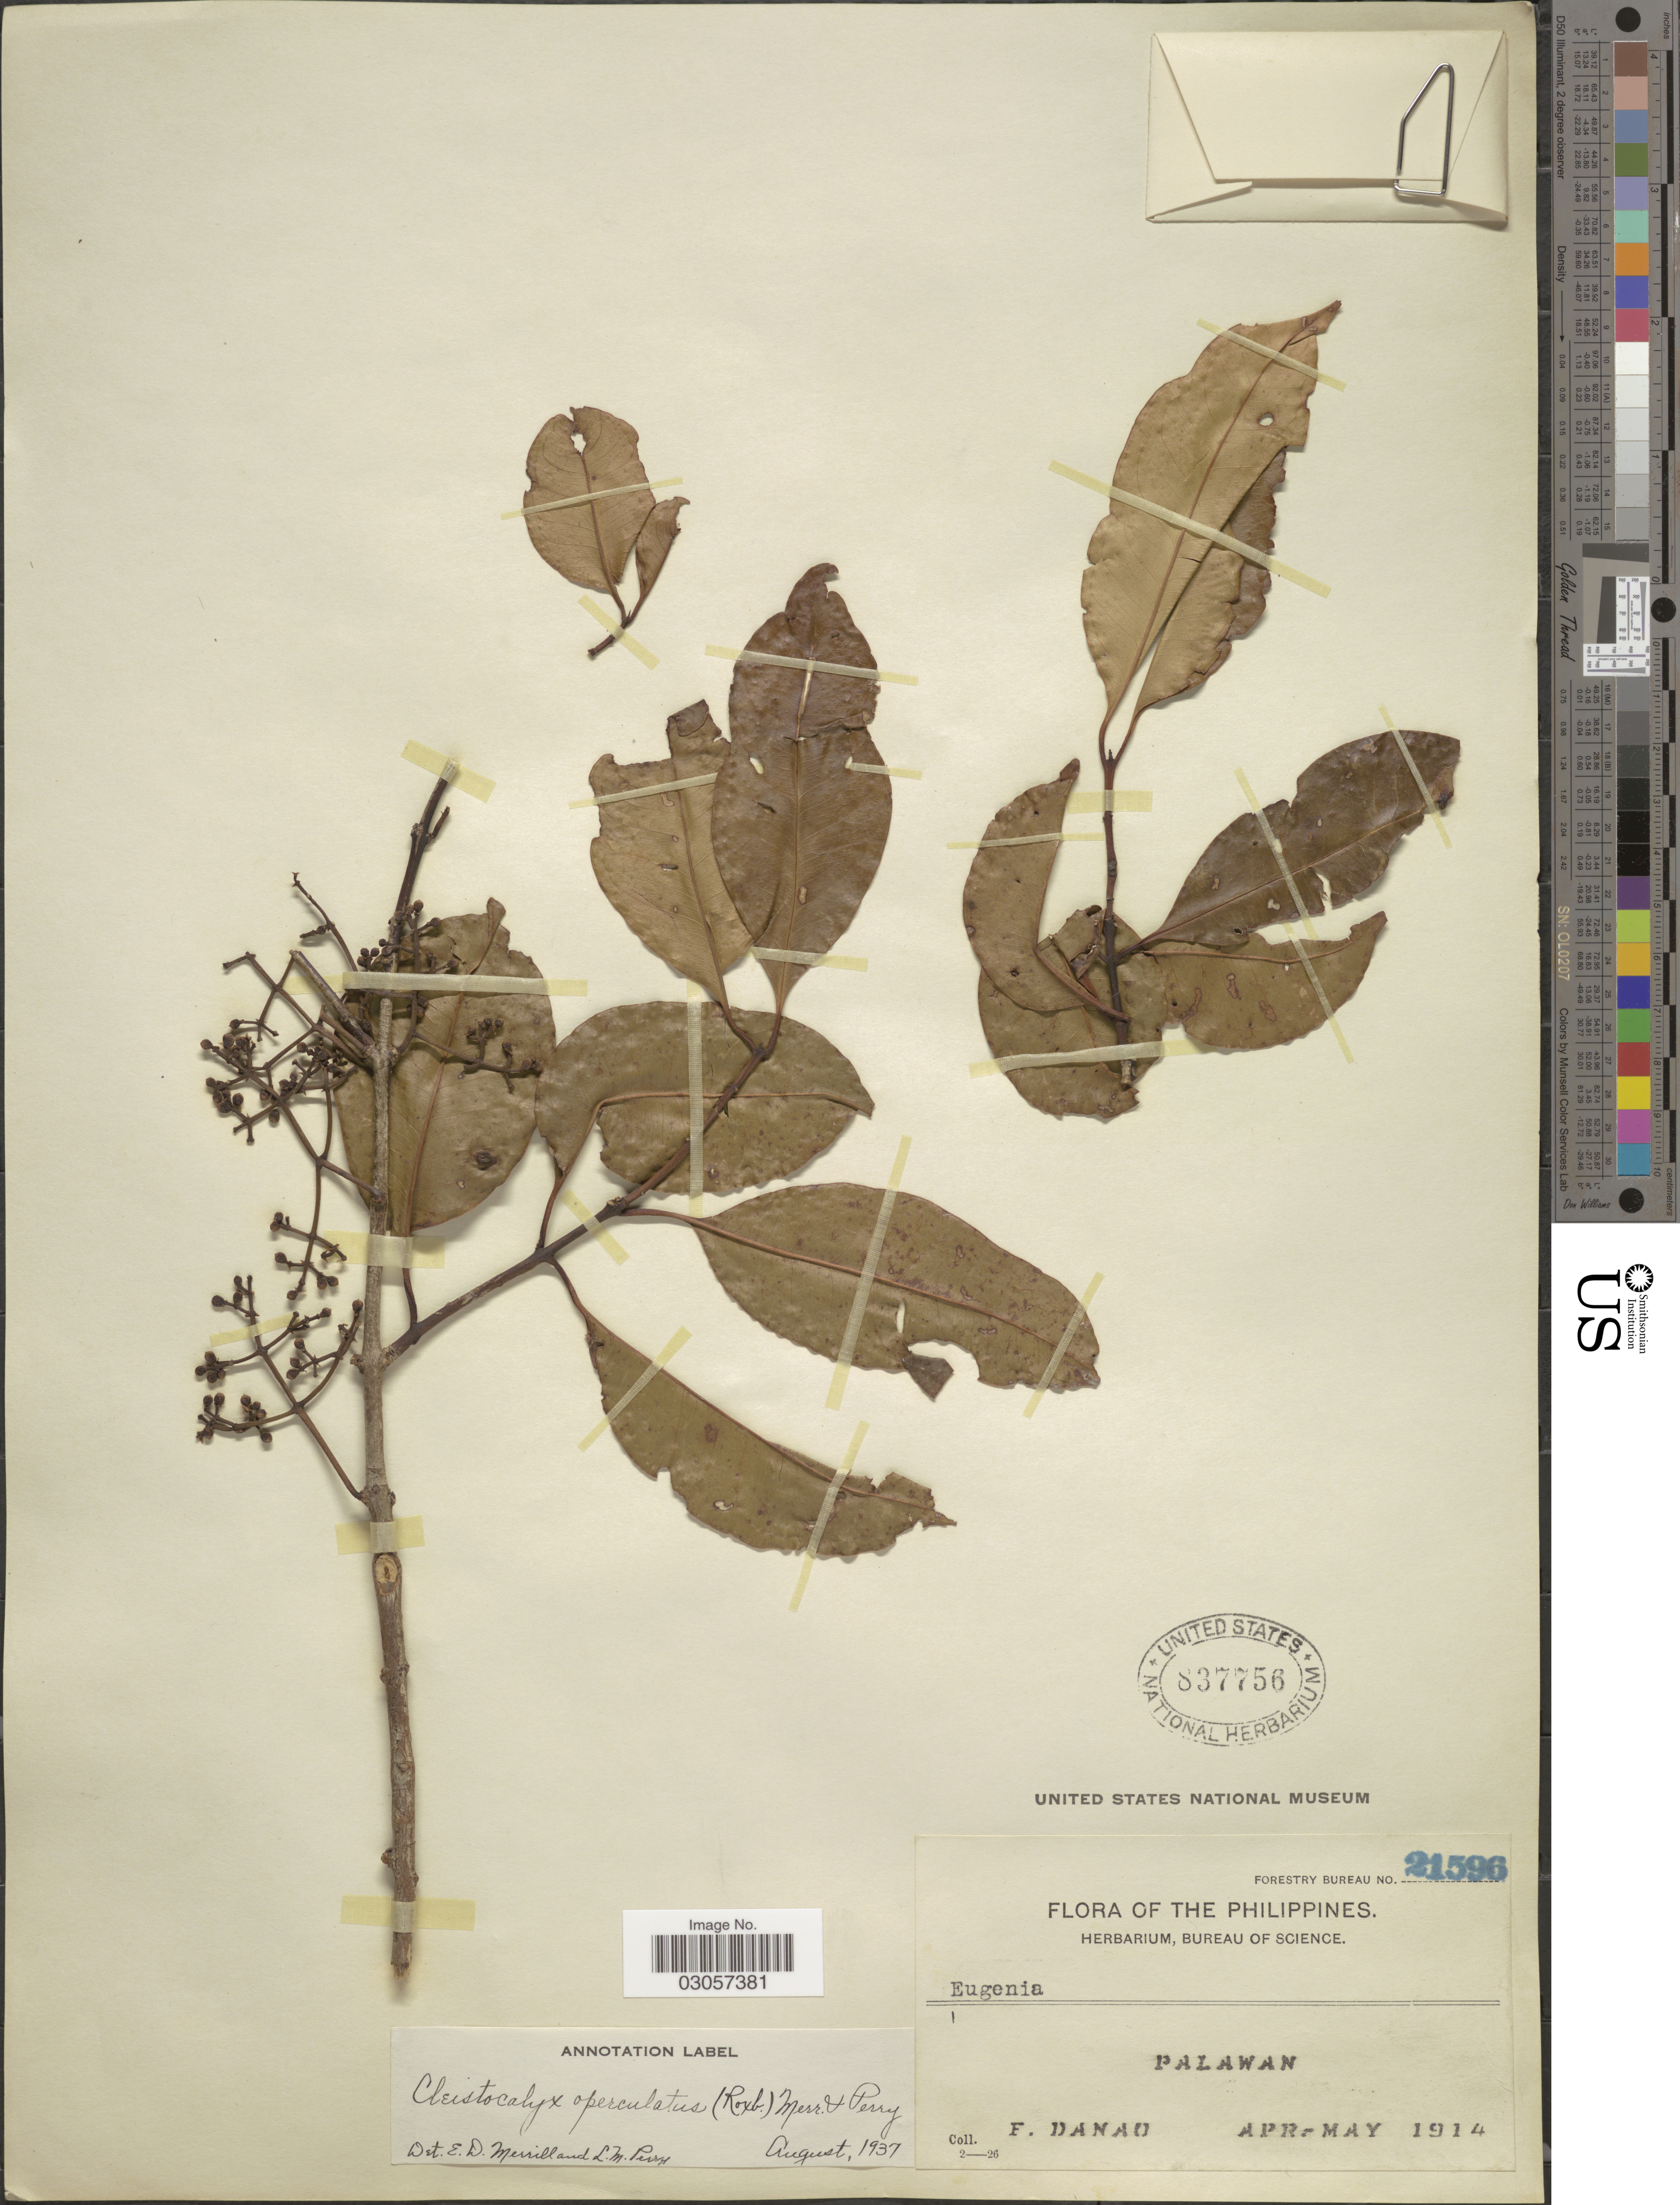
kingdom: Plantae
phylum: Tracheophyta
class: Magnoliopsida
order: Myrtales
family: Myrtaceae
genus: Syzygium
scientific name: Syzygium nervosum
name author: DC.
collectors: F. Danao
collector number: Forestry Bureau 21596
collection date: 1914-04/1914-05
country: Philippines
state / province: Mimaropa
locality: Palawan.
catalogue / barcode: US 837756